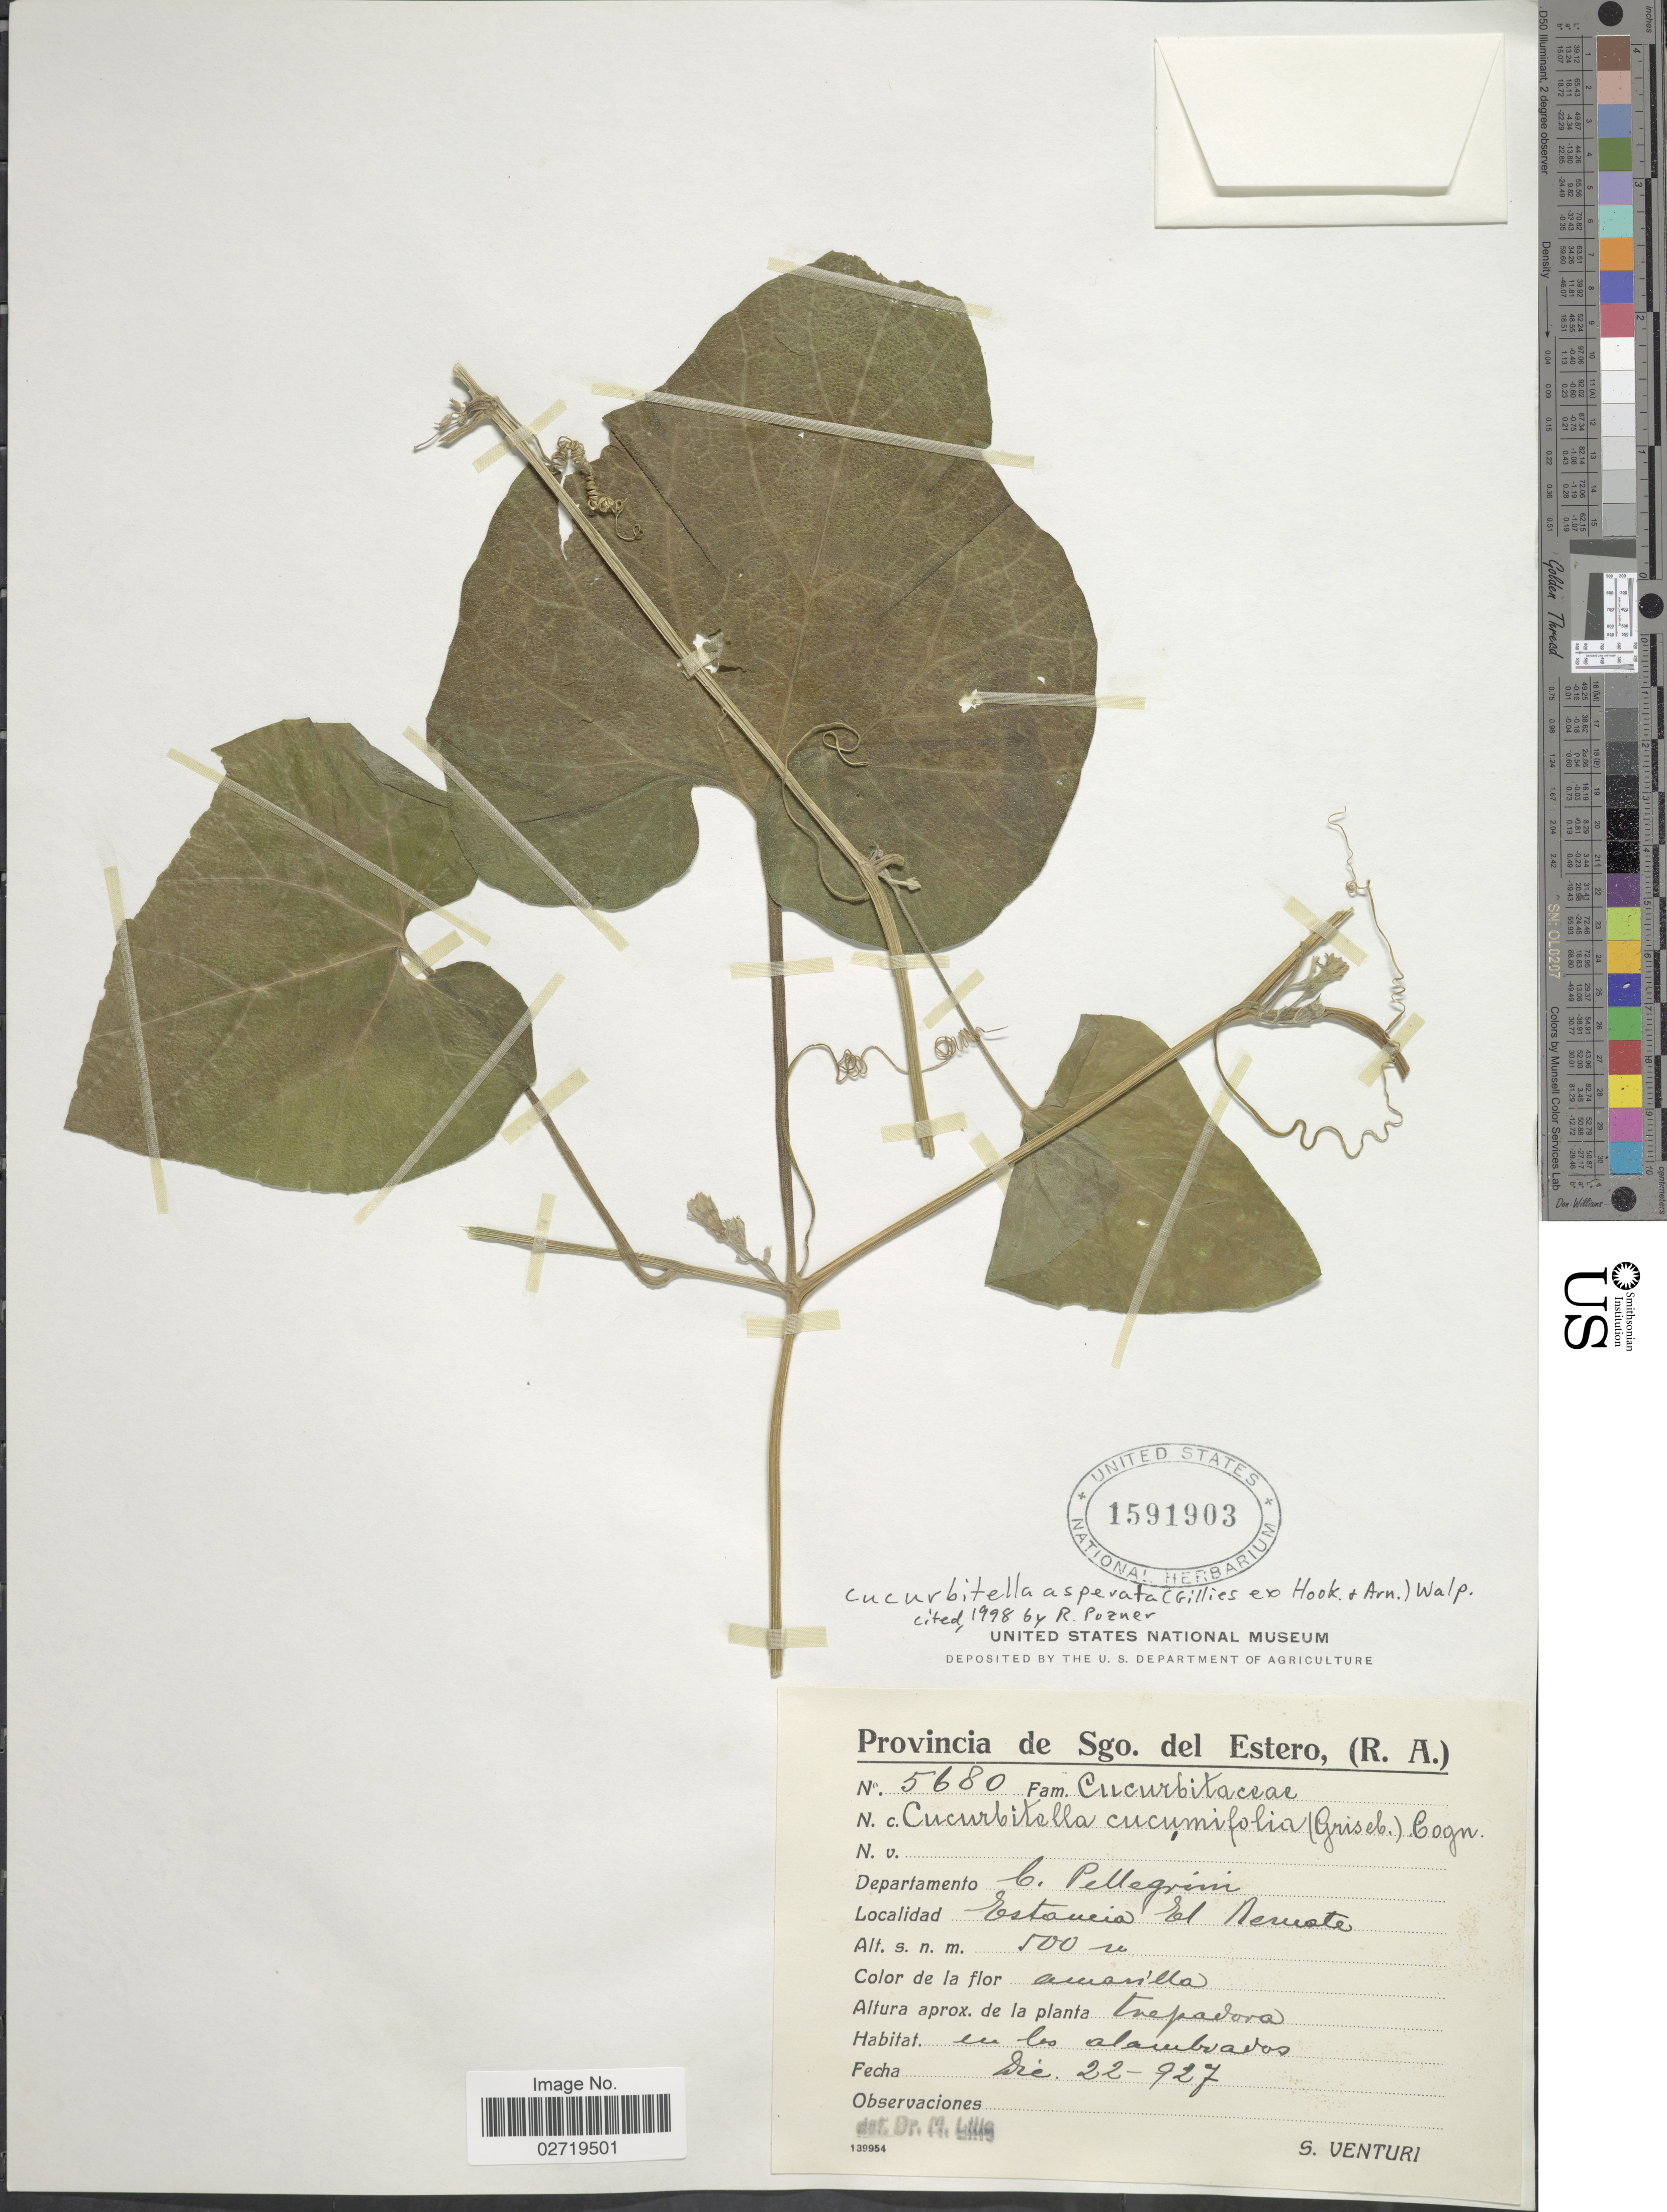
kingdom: Plantae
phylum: Tracheophyta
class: Magnoliopsida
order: Cucurbitales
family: Cucurbitaceae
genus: Cucurbitella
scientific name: Cucurbitella asperata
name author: (Gillies ex Hook. & Arn.) Walp.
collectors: S. Venturi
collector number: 5680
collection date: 1927-12-22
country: Argentina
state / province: Santiago del Estero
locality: Provincia de Sgo. Del Estero, (R.A.), Departamento C. Pellegrini, Estancia El Remote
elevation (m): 500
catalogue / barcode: US 1591903